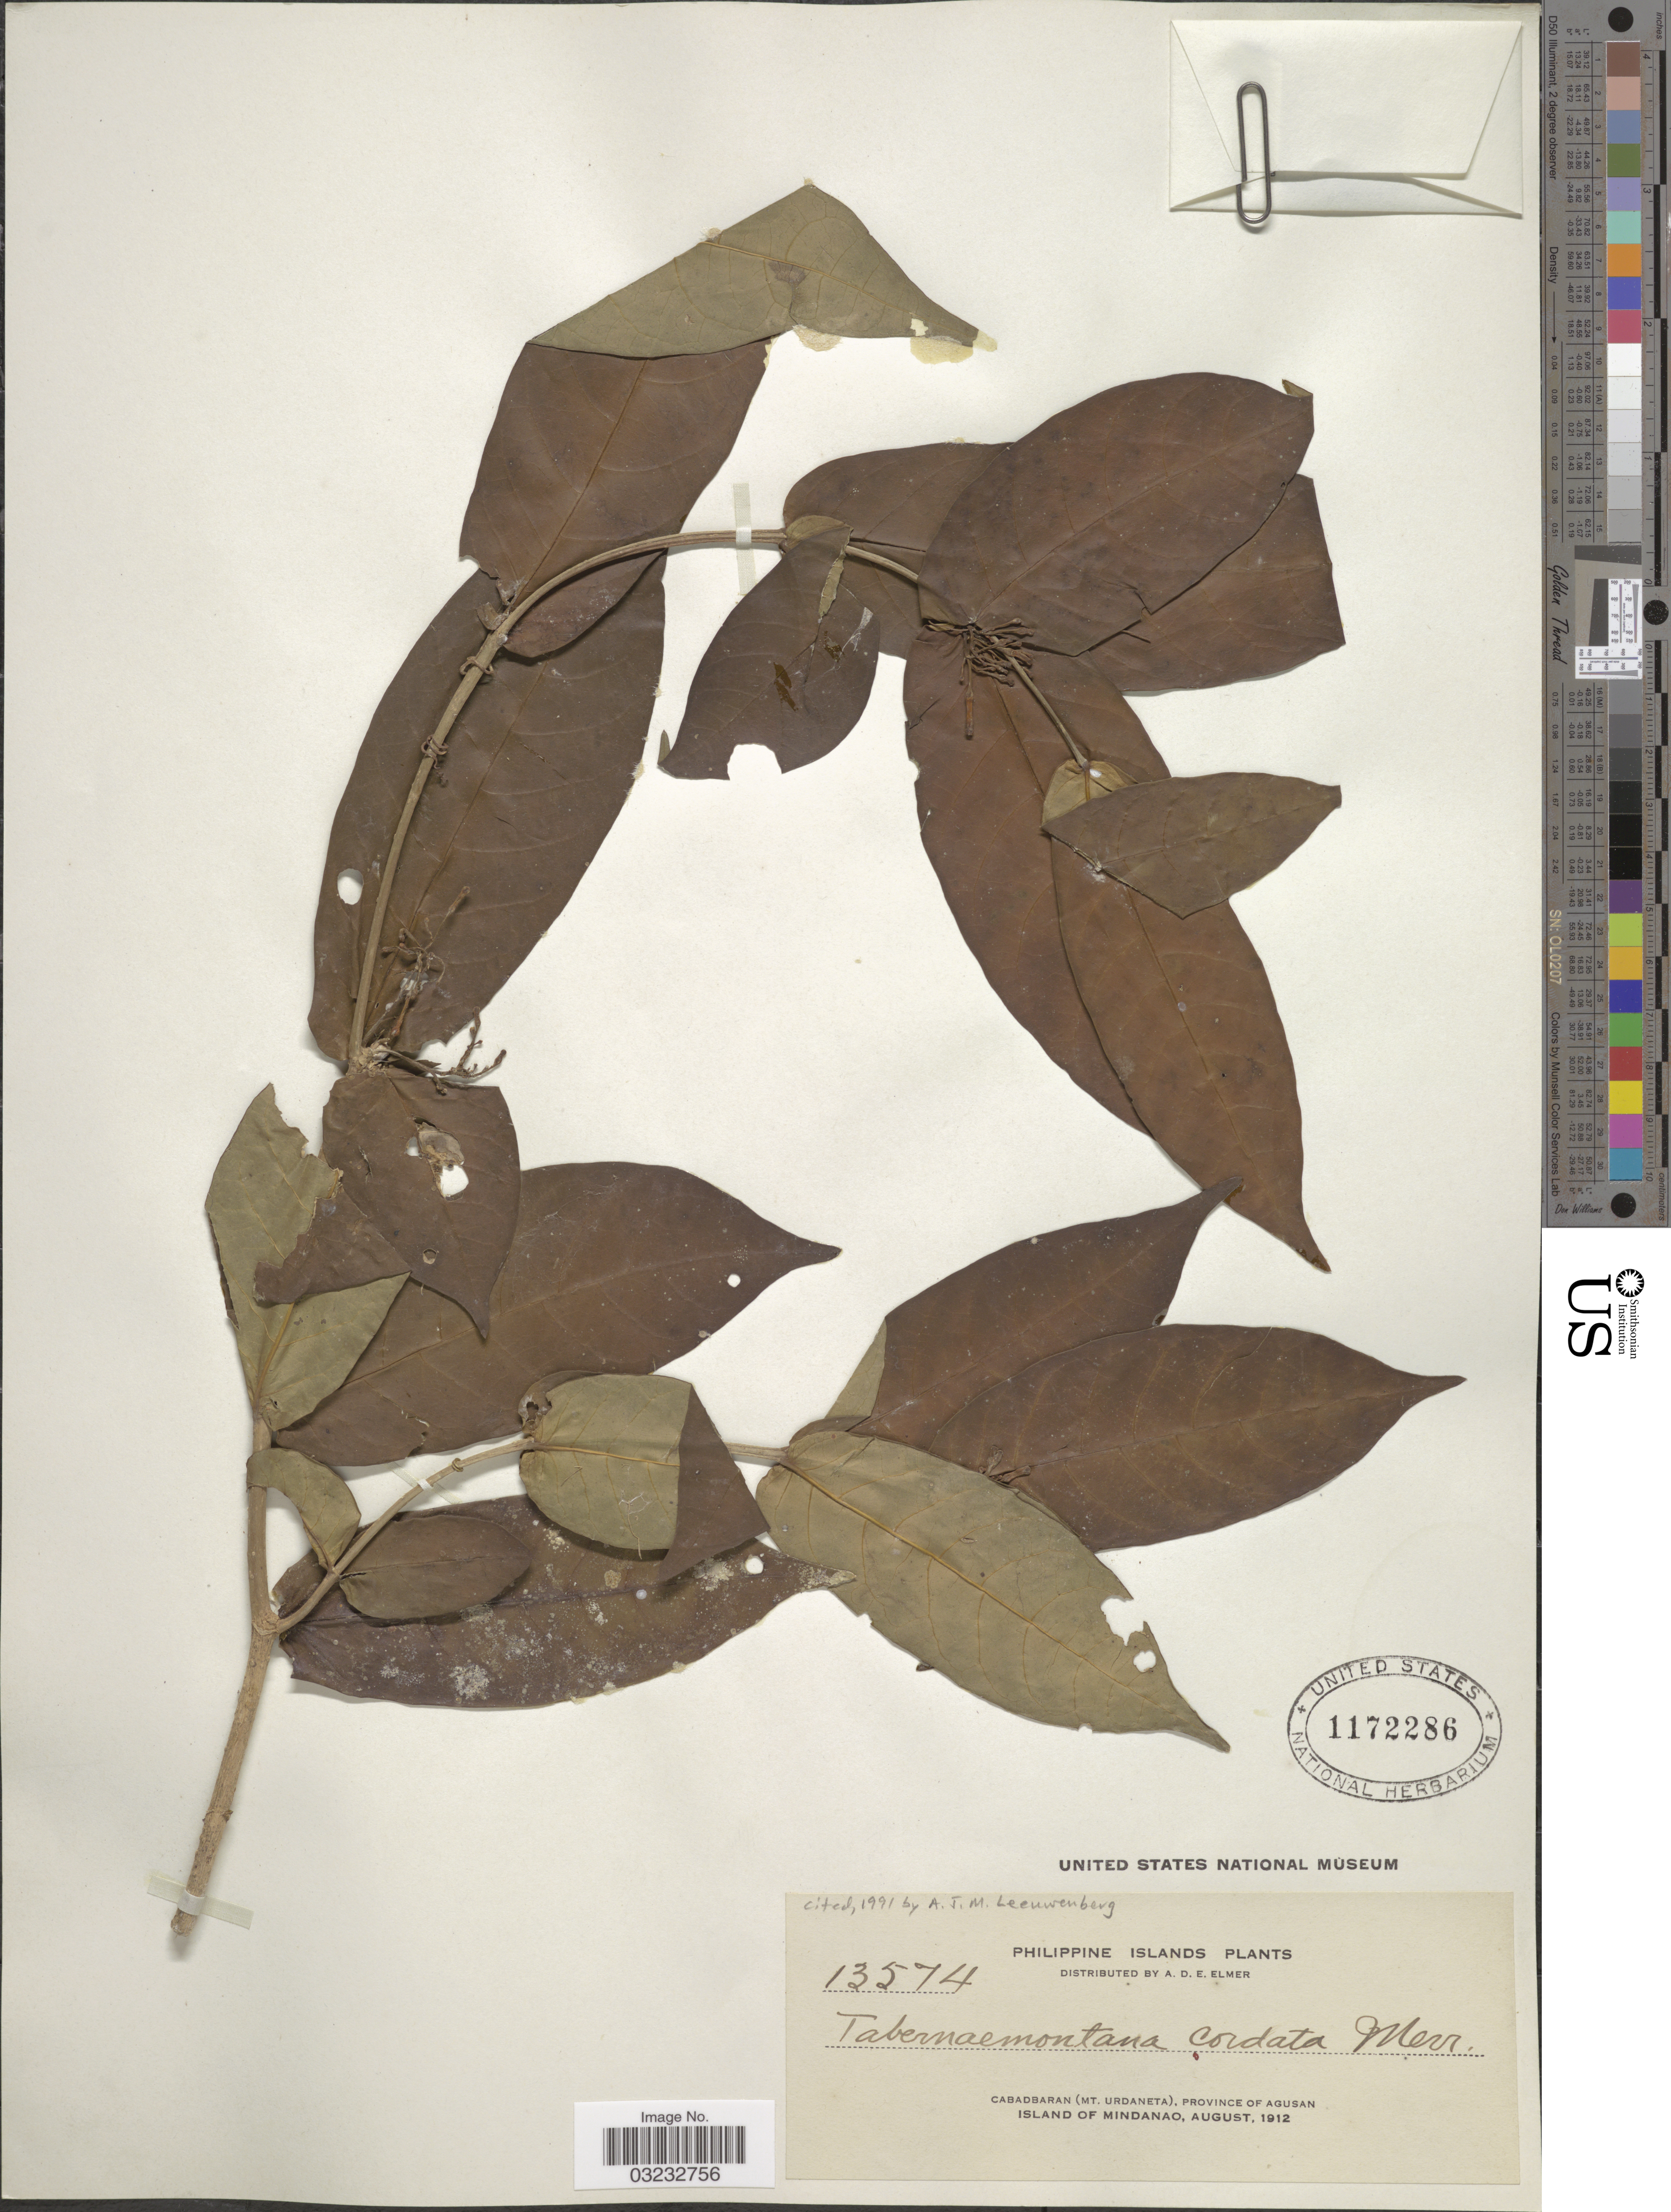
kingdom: Plantae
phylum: Tracheophyta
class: Magnoliopsida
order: Gentianales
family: Apocynaceae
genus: Tabernaemontana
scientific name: Tabernaemontana cordata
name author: Merr.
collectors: A. D. E. Elmer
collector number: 13574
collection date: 1912-08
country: Philippines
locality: Philippine Islands. Cabadbaran (Mt. Urdaneta), Province of Agusan. Island of Mindanao.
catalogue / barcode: US 1172286